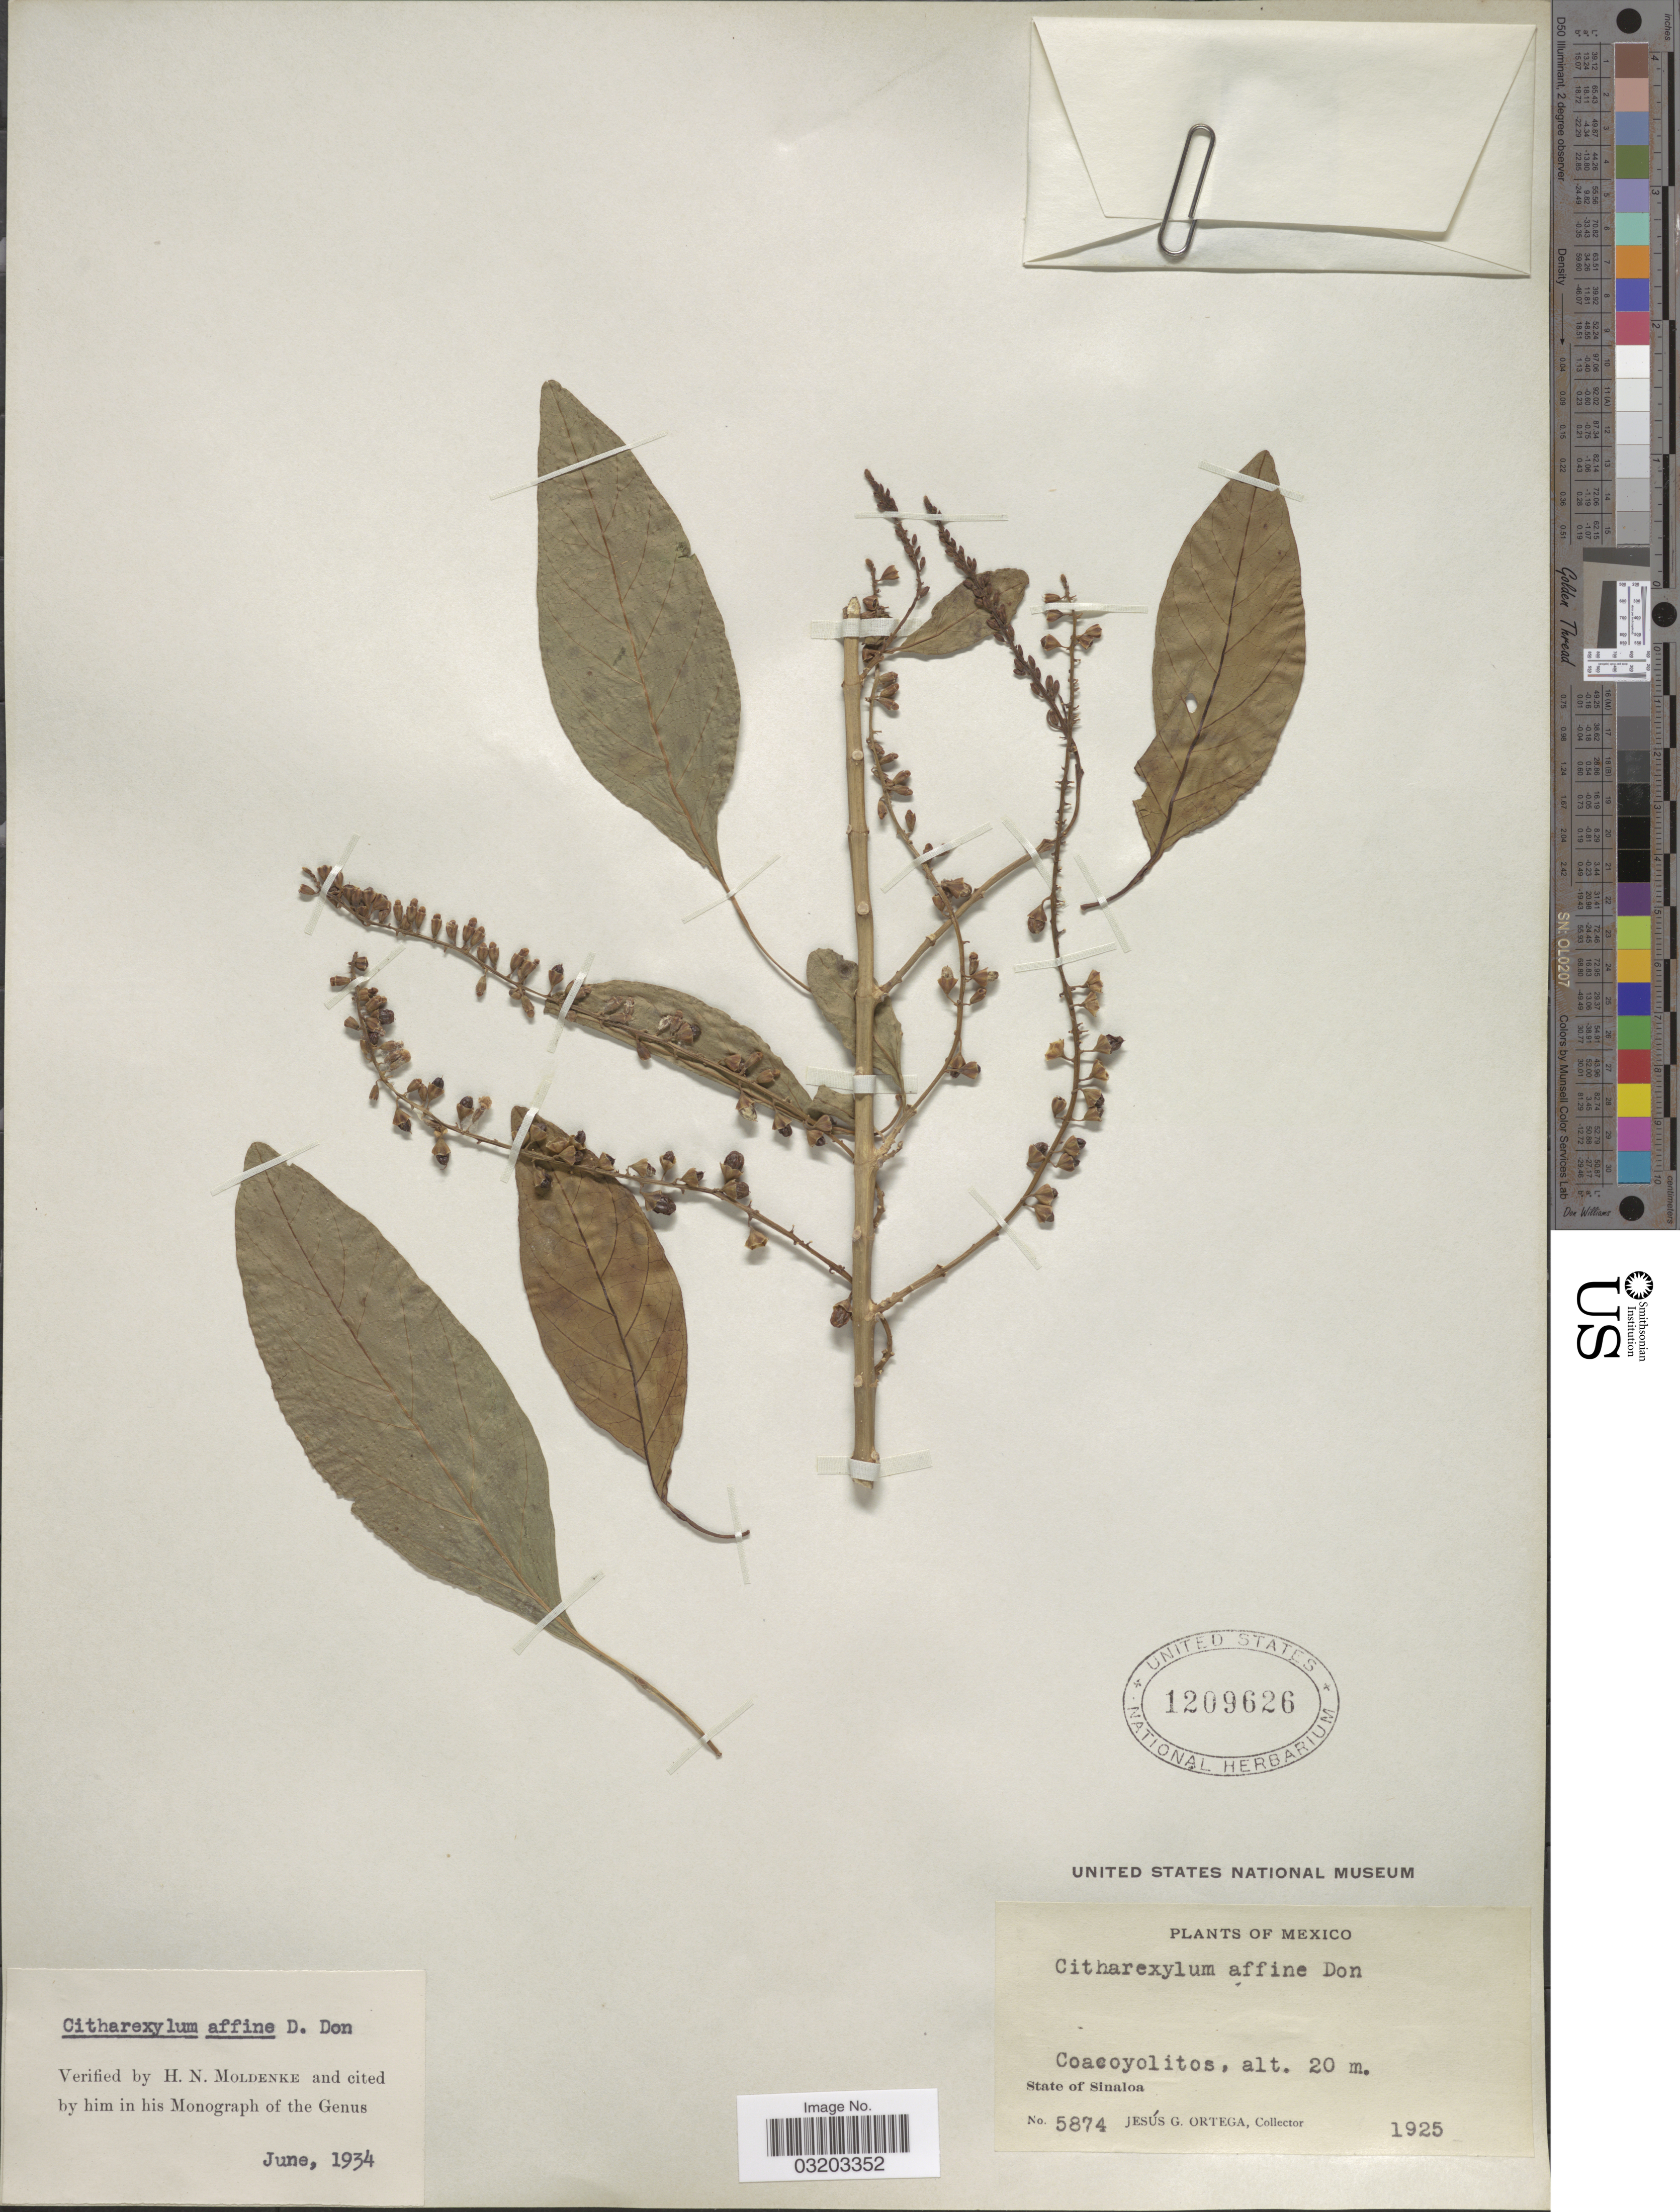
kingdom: Plantae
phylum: Tracheophyta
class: Magnoliopsida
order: Lamiales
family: Verbenaceae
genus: Citharexylum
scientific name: Citharexylum affine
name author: D. Don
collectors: J. Ortega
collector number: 5874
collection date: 1925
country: Mexico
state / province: Sinaloa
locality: Coacoyolitos.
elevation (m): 20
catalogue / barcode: US 1209626